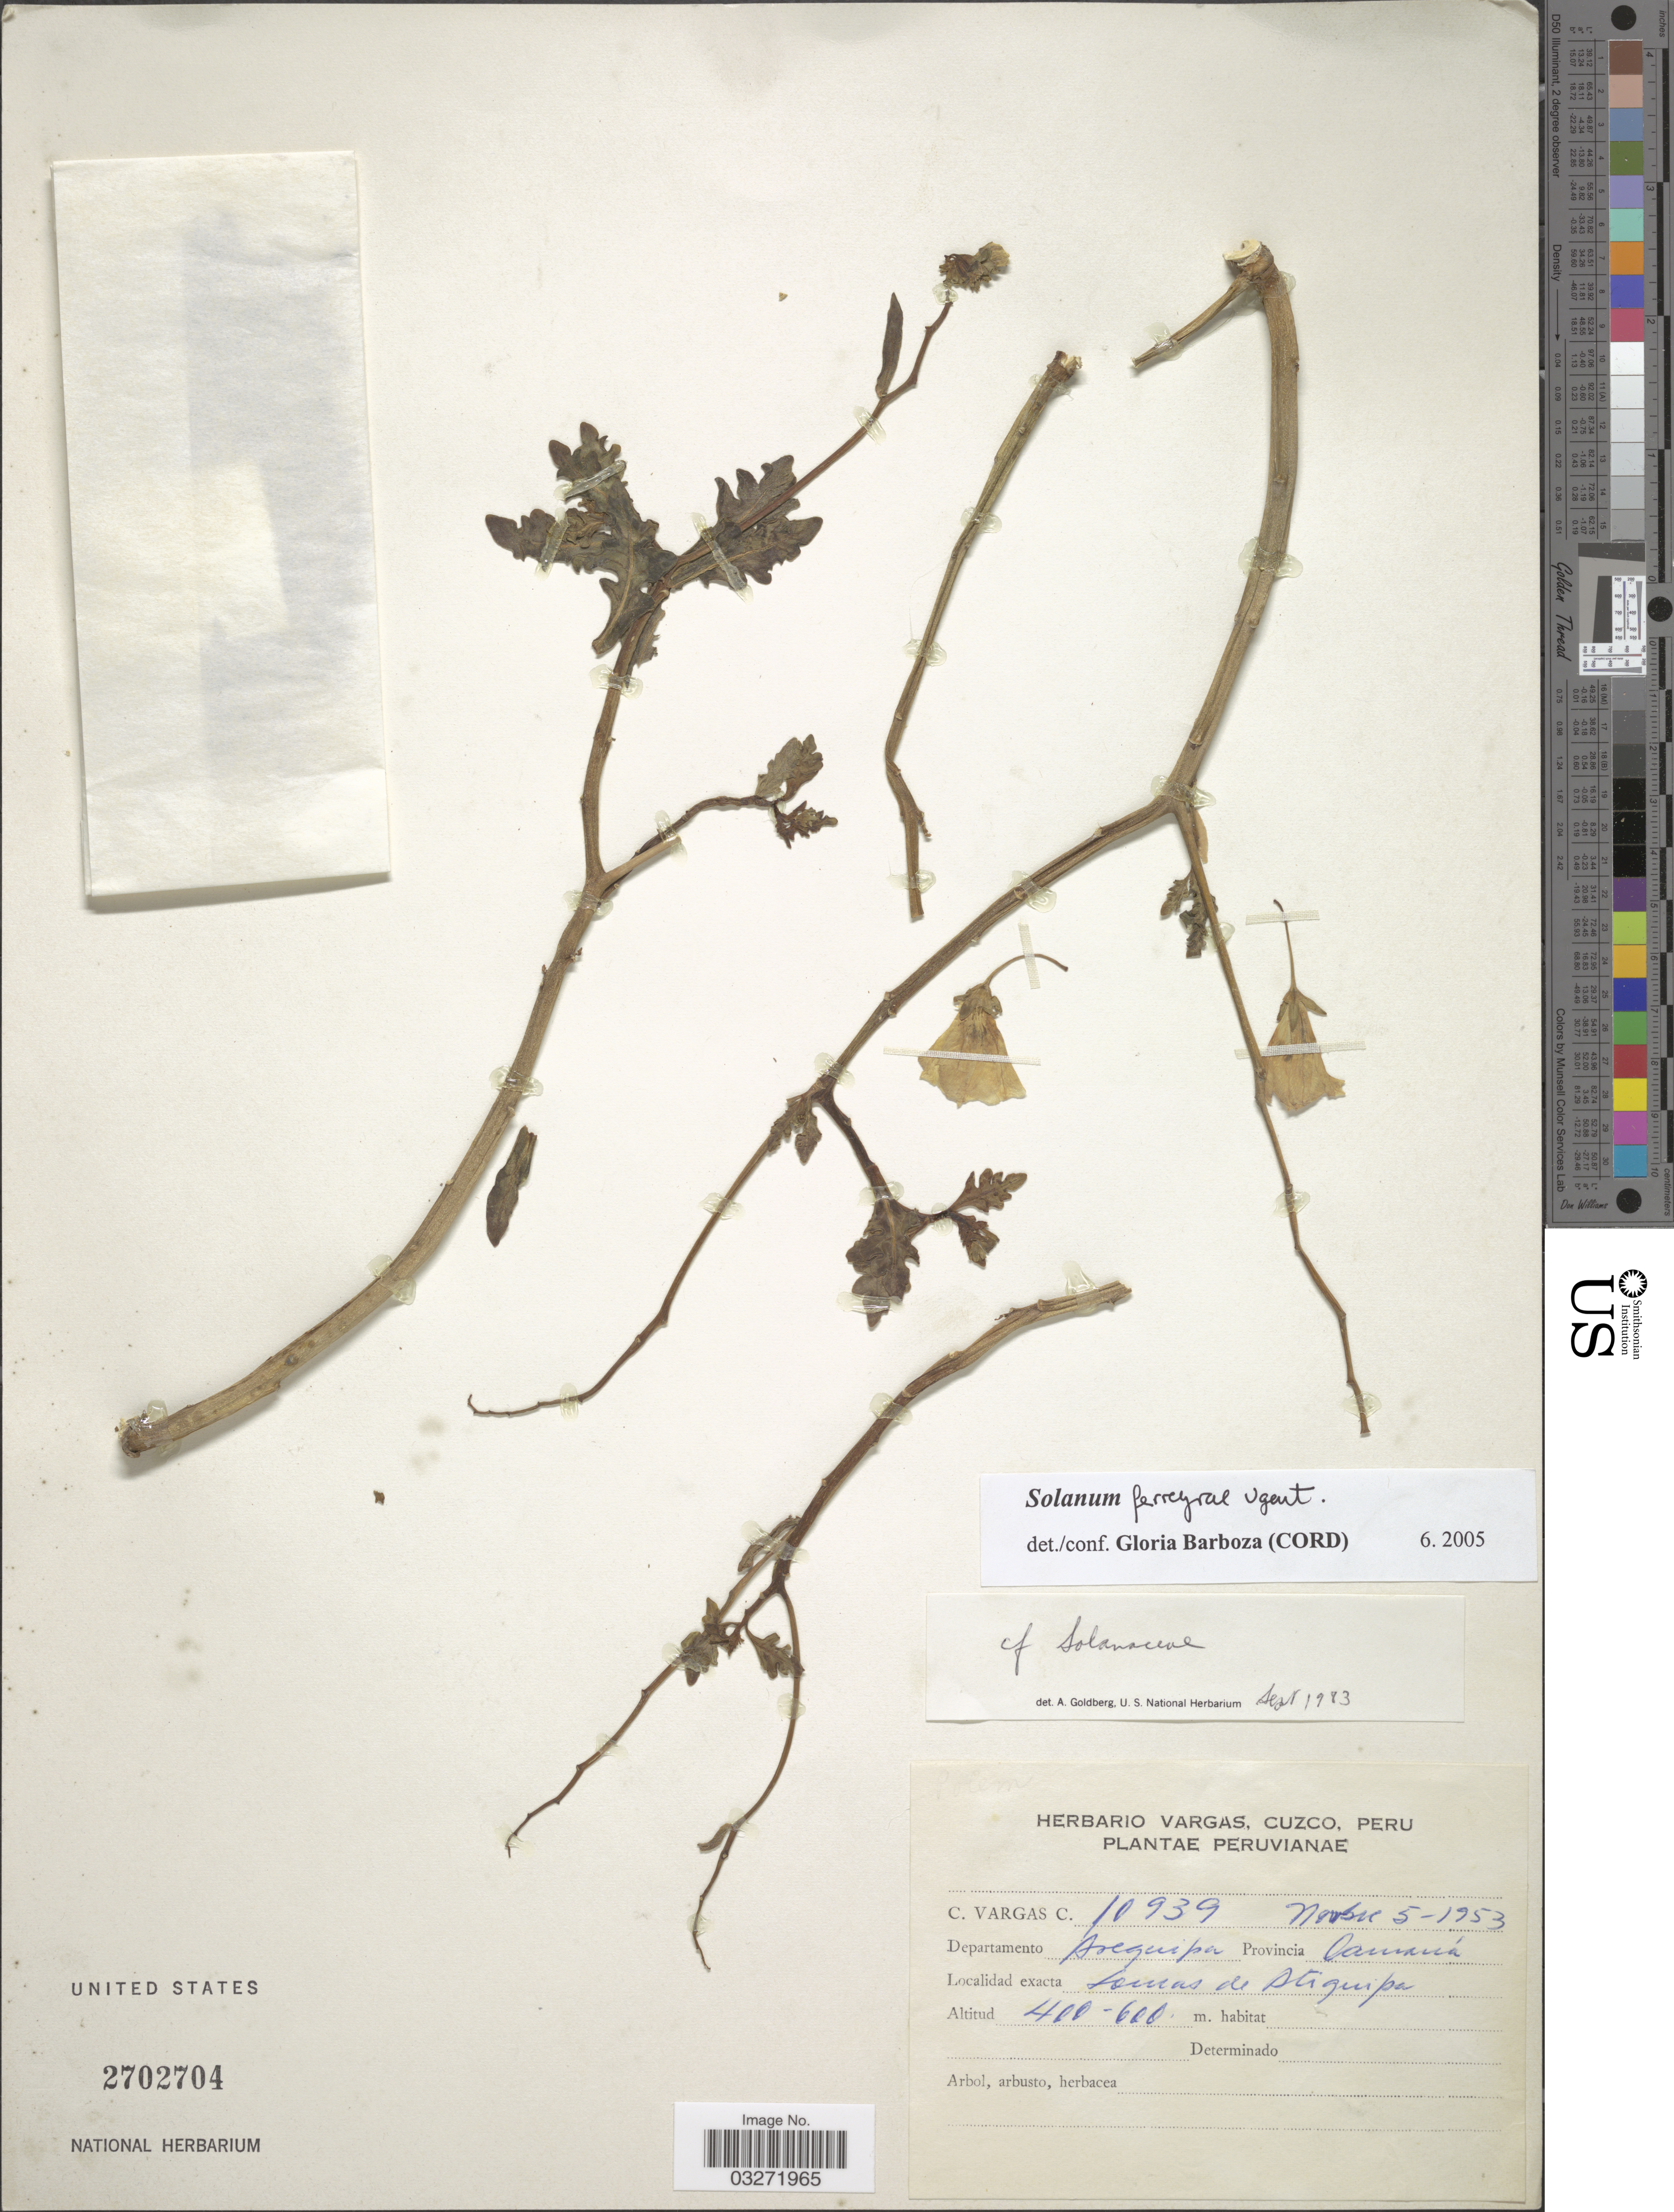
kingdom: Plantae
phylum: Tracheophyta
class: Magnoliopsida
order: Solanales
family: Solanaceae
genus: Solanum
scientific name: Solanum ferreyrae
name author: Ugent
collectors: C. Vargas Calderón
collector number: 10939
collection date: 1953-11-05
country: Peru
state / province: Arequipa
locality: Departamento Arequipa. Provincia Camarcá. Lomas de Atiquipa.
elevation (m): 400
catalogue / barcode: US 2702704